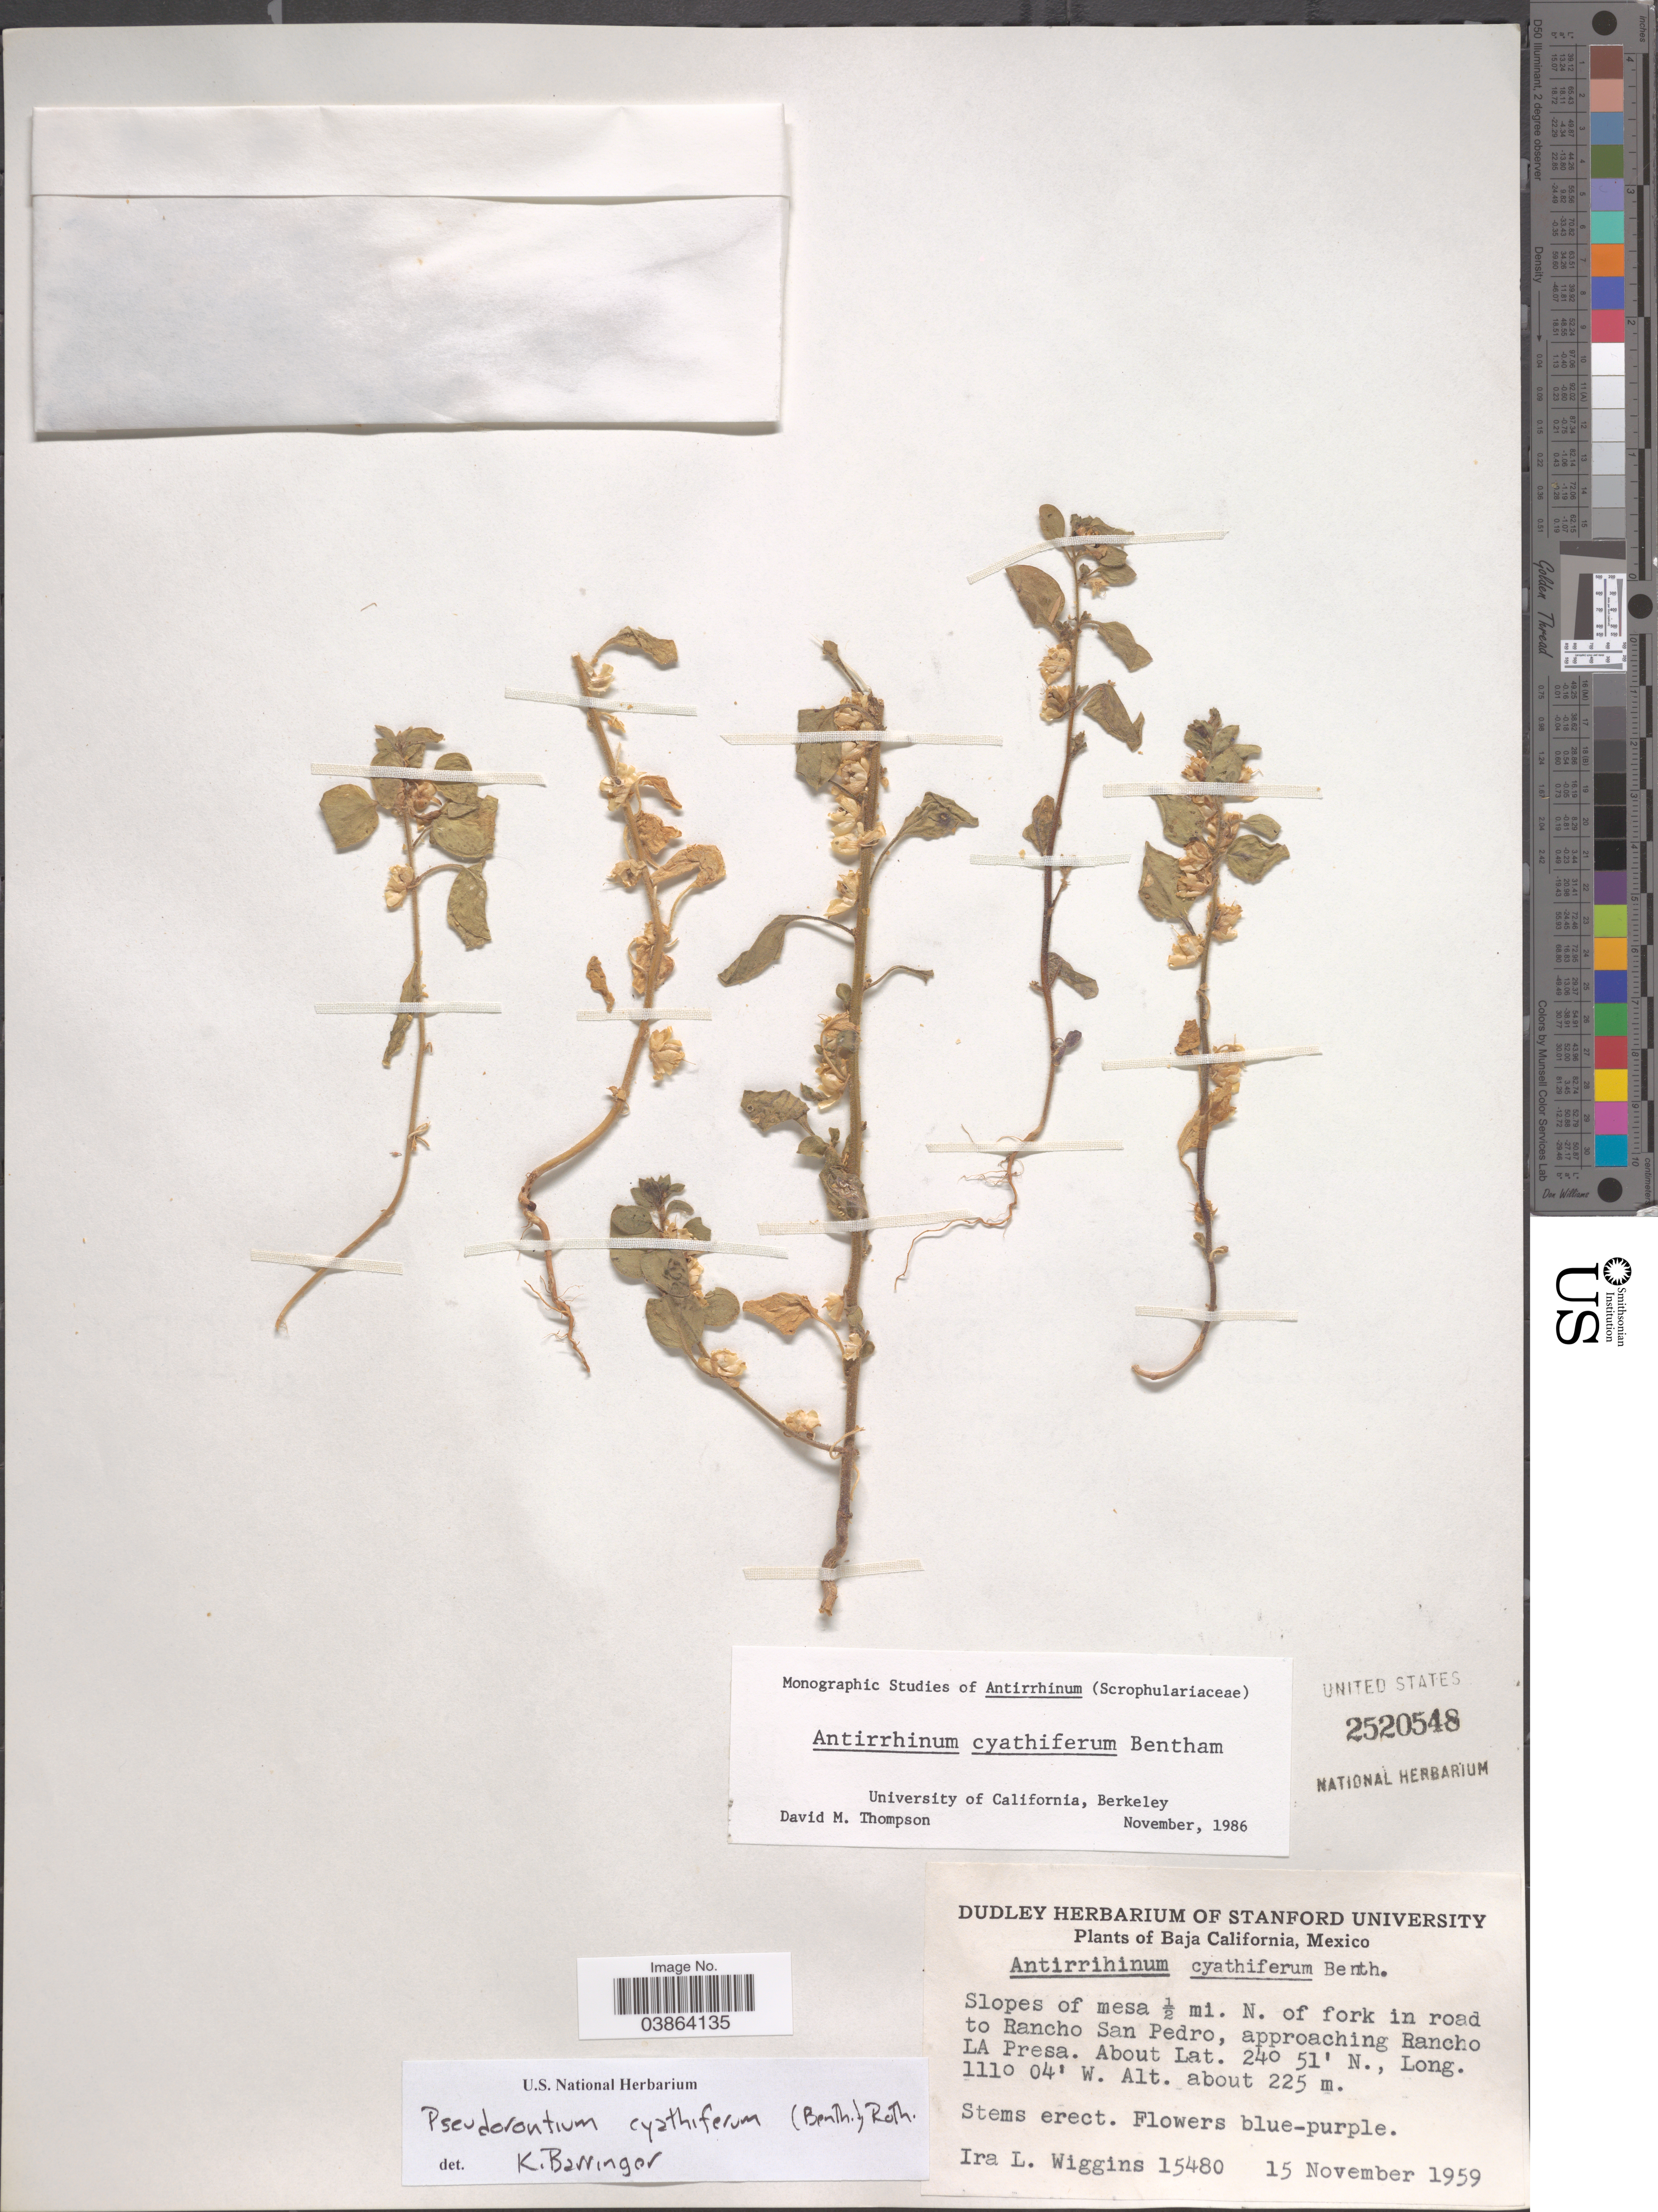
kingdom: Plantae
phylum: Tracheophyta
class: Magnoliopsida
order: Lamiales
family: Plantaginaceae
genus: Pseudorontium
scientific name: Pseudorontium cyathiferum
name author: (Benth.) Rothm.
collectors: I. L. Wiggins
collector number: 15480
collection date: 1959-11-15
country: Mexico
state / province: Baja California Sur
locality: Slopes of mesa ½ mi. N. of fork in road to Rancho San Pedro, approaching Rancho La Presa.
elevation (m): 225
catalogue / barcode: US 2520548